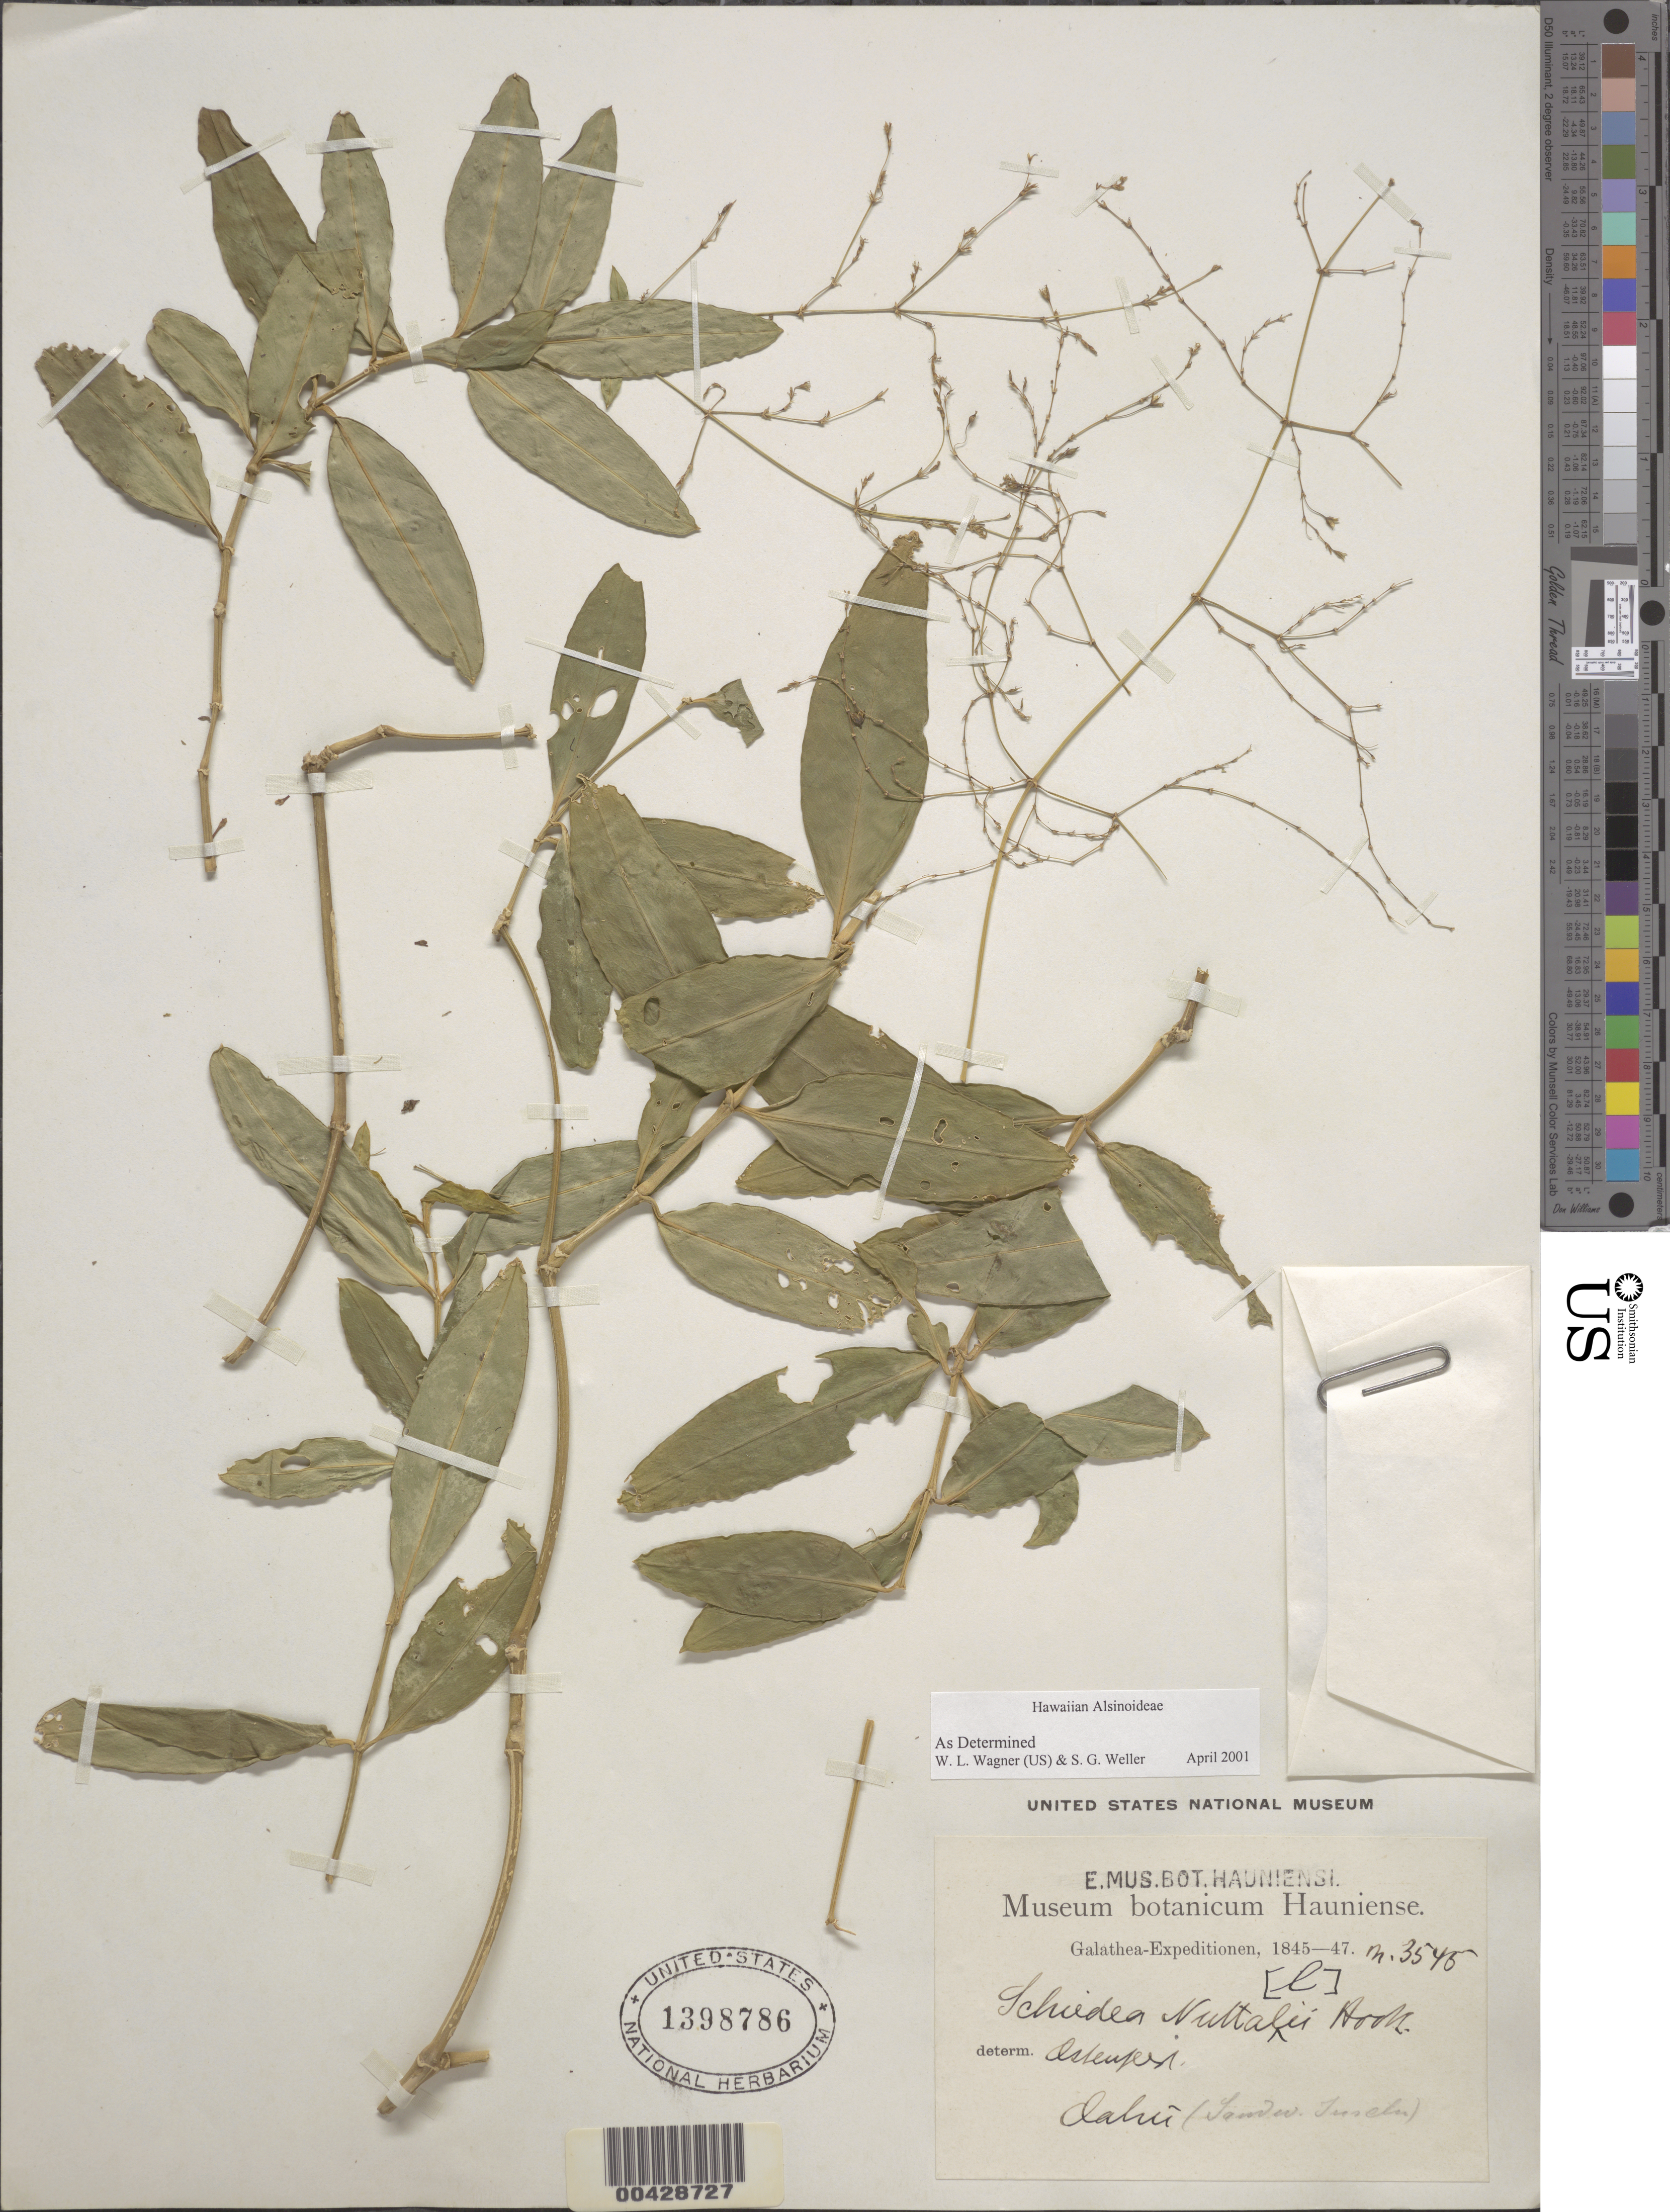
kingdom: Plantae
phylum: Tracheophyta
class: Magnoliopsida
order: Caryophyllales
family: Caryophyllaceae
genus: Schiedea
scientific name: Schiedea nuttallii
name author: Hook.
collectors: D. Didrichsen & Galathea Expedition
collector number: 3545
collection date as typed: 1845 to -- --- 1847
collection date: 1845/1847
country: United States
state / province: Hawaii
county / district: Honolulu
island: Oahu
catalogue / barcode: US 1398786